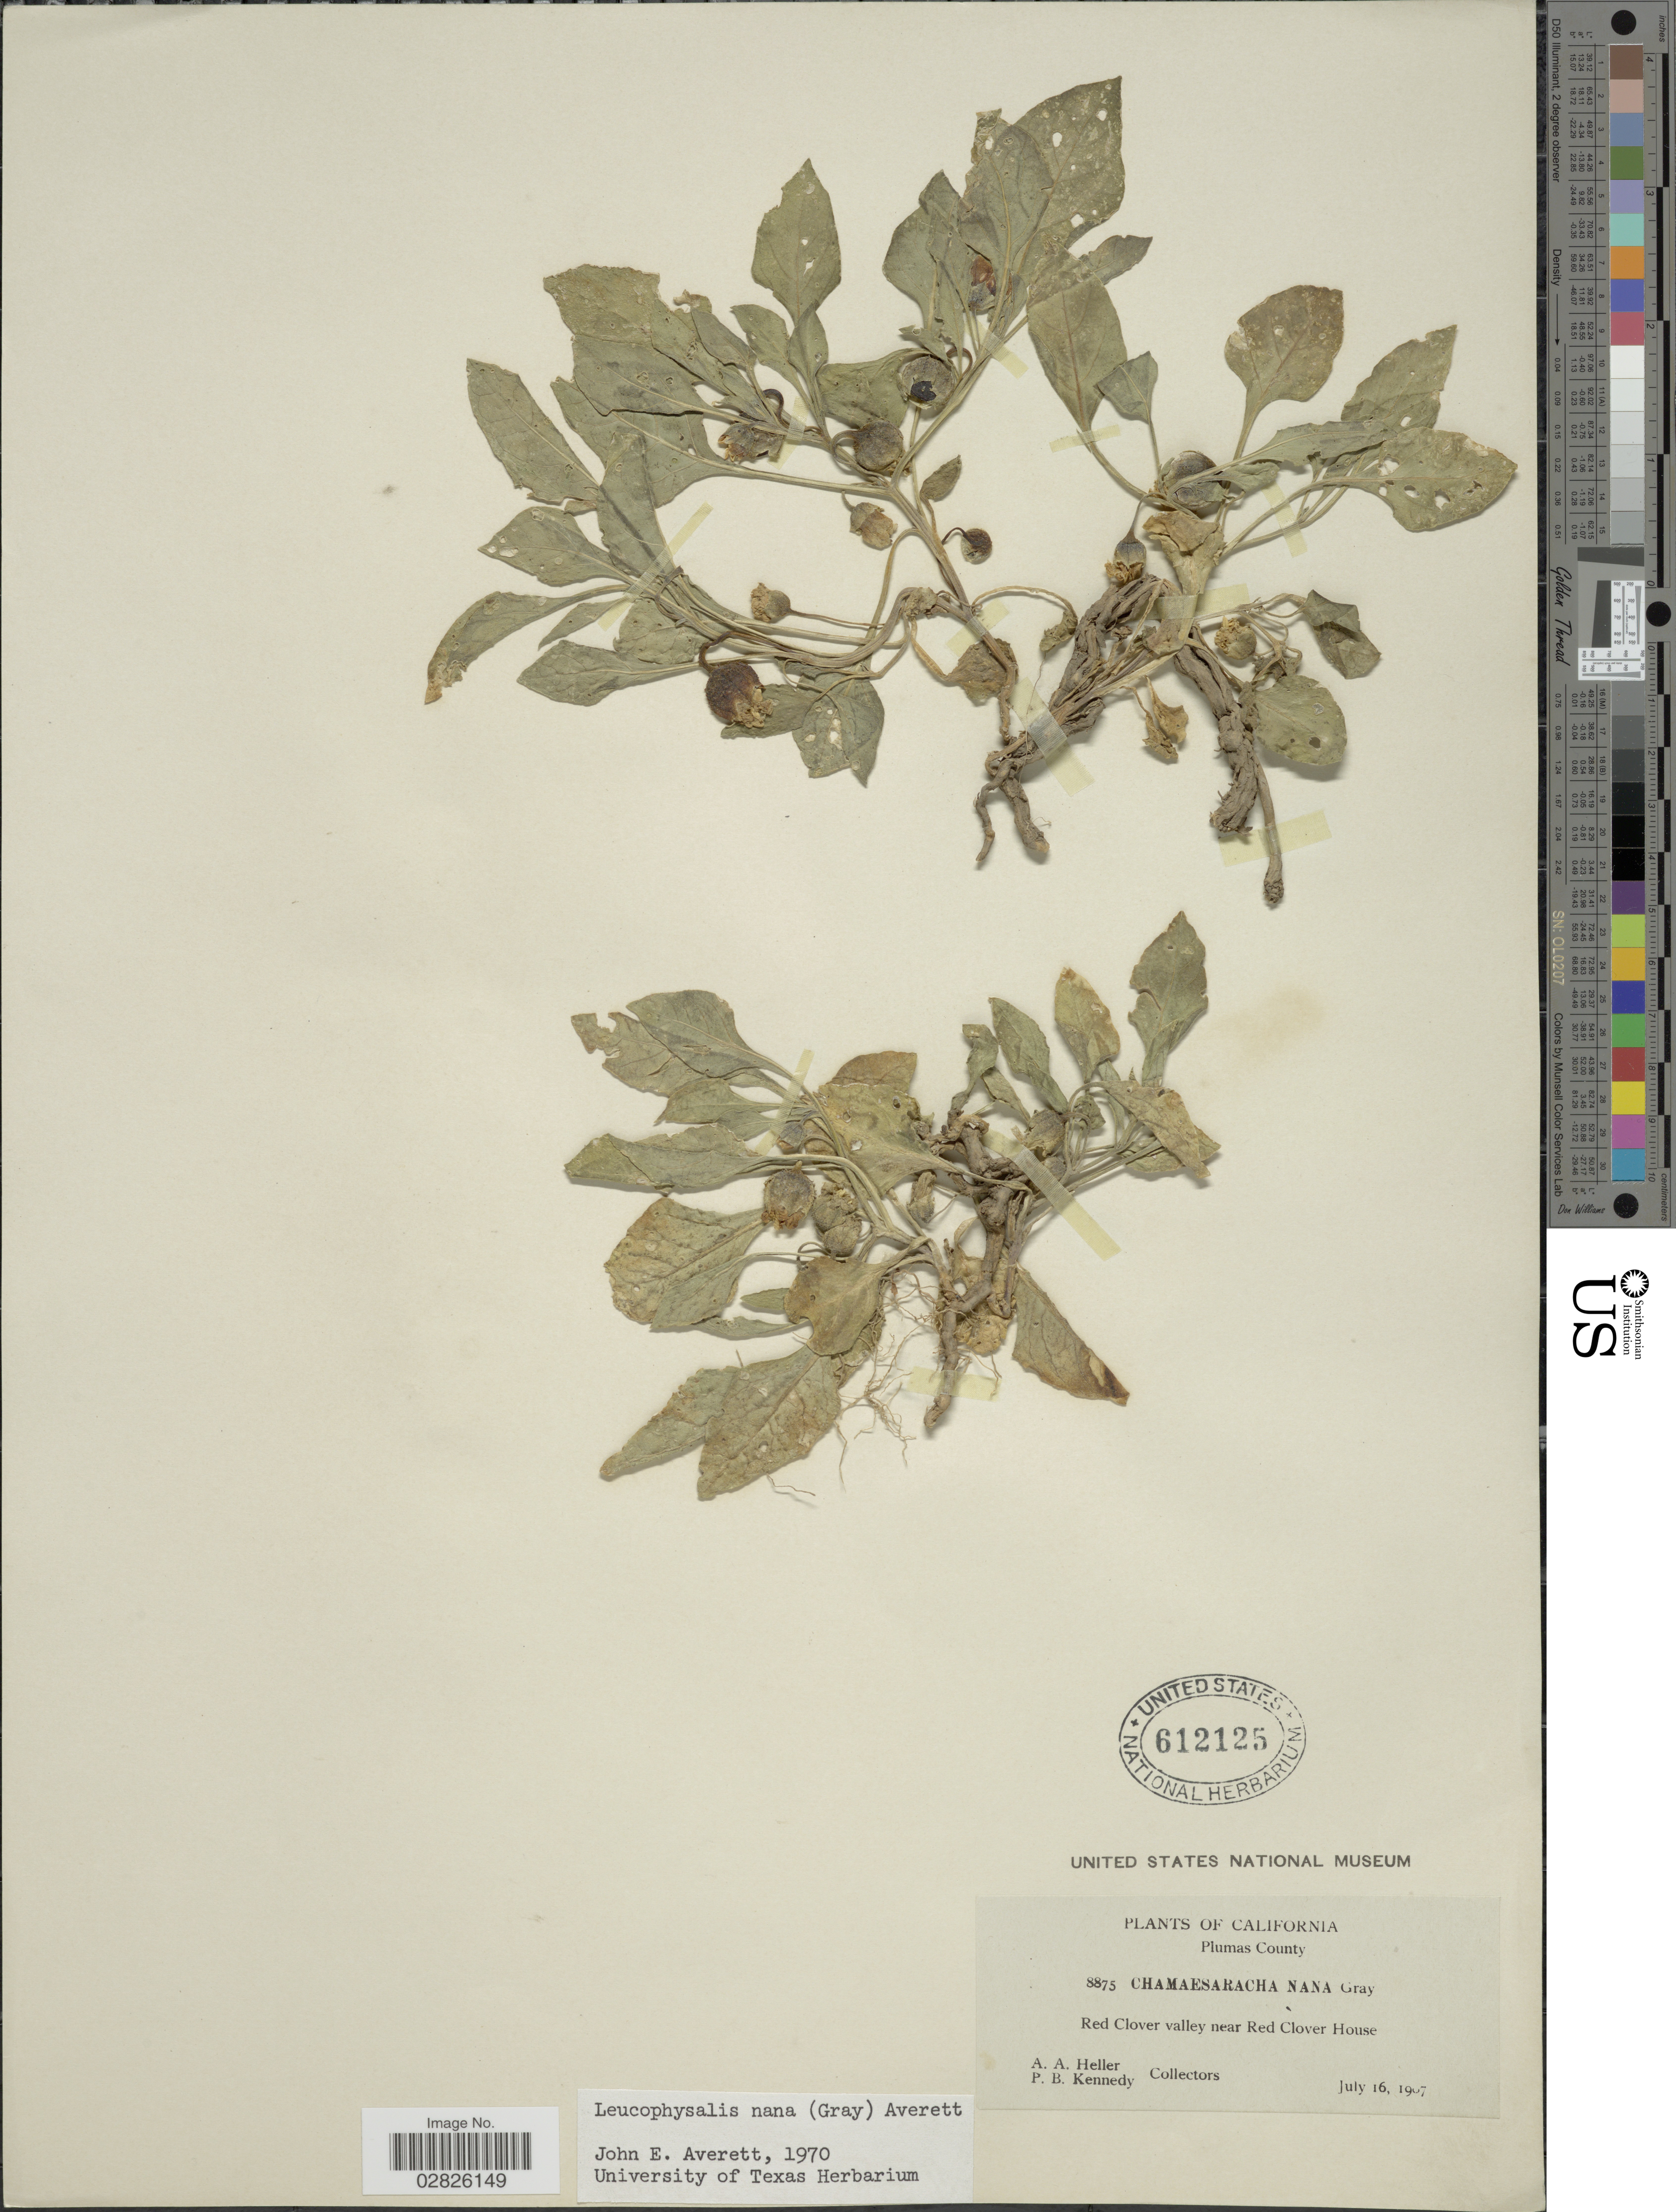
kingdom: Plantae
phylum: Tracheophyta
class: Magnoliopsida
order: Solanales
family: Solanaceae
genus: Leucophysalis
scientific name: Leucophysalis nana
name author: (A. Gray) Averett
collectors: A. A. Heller & P. B. Kennedy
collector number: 8875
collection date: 1907-07-16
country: United States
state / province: California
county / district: Plumas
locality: Plumas County. Red Clover valley near Red Clover House.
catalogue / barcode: US 612125